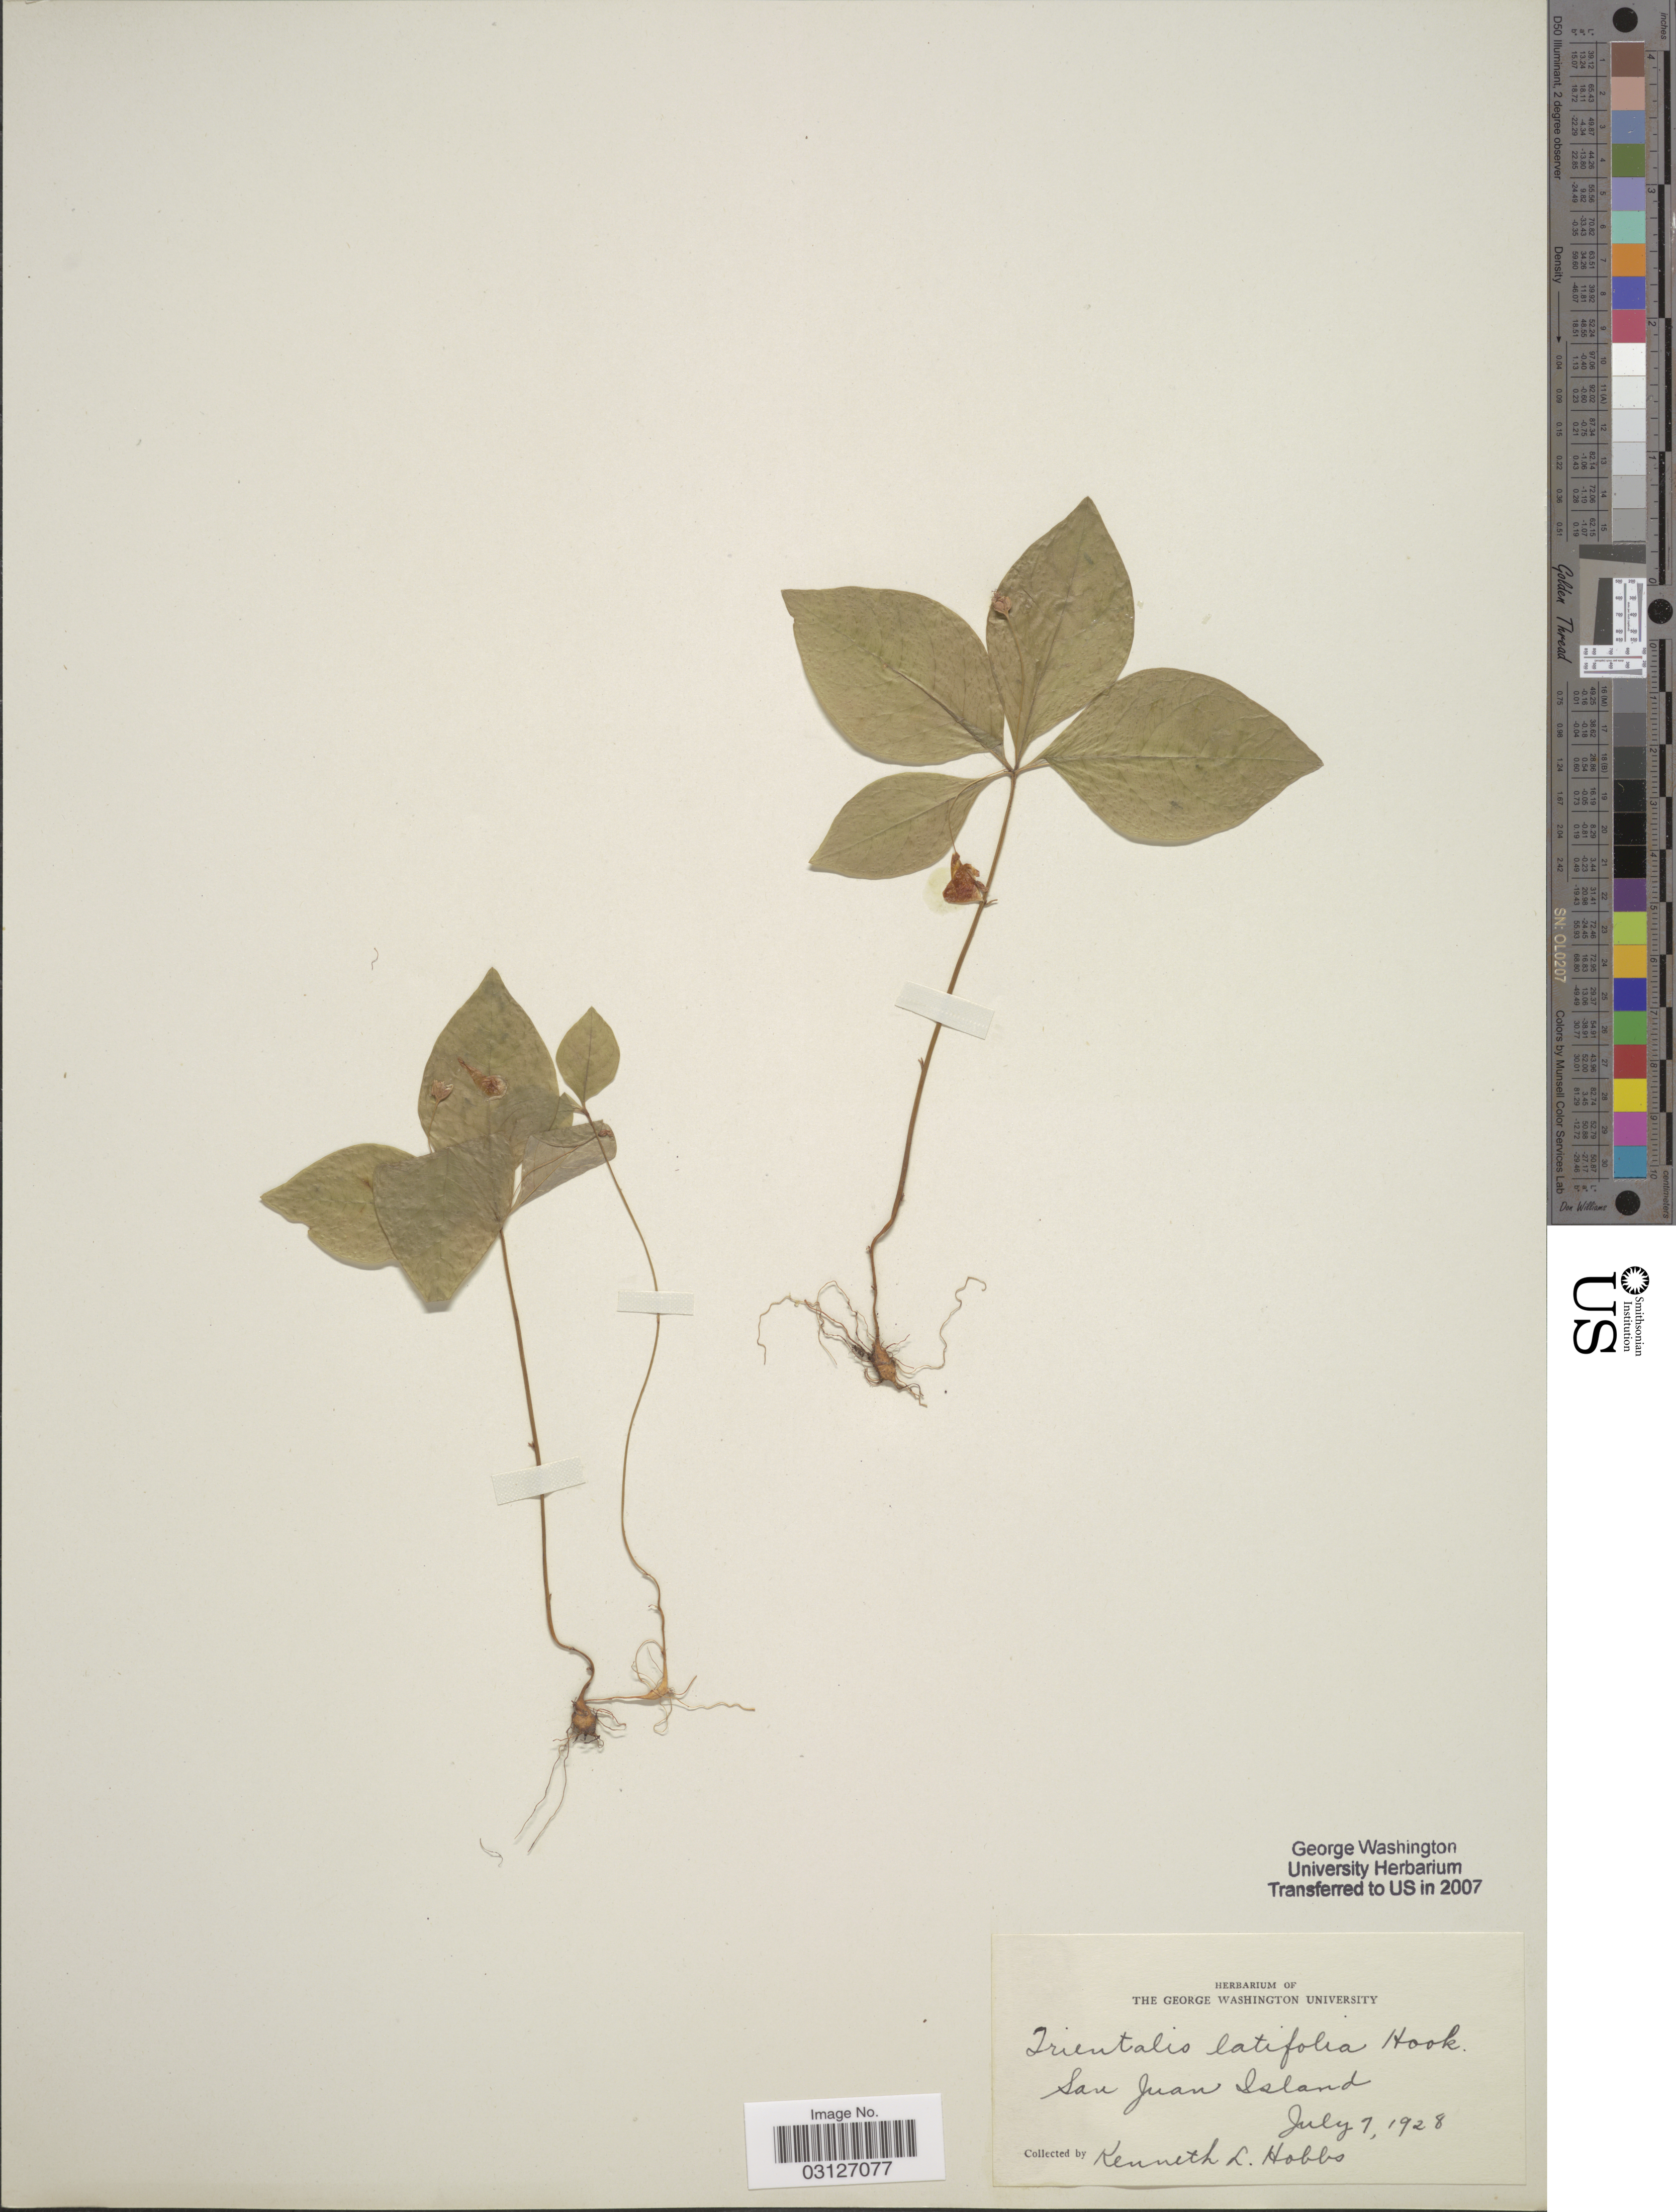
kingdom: Plantae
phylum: Tracheophyta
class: Magnoliopsida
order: Ericales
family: Primulaceae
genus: Trientalis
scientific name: Trientalis latifolia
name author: Hook.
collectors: K. Hobbs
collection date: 1928-07-07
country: United States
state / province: Washington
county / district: San Juan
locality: San Juan Island.